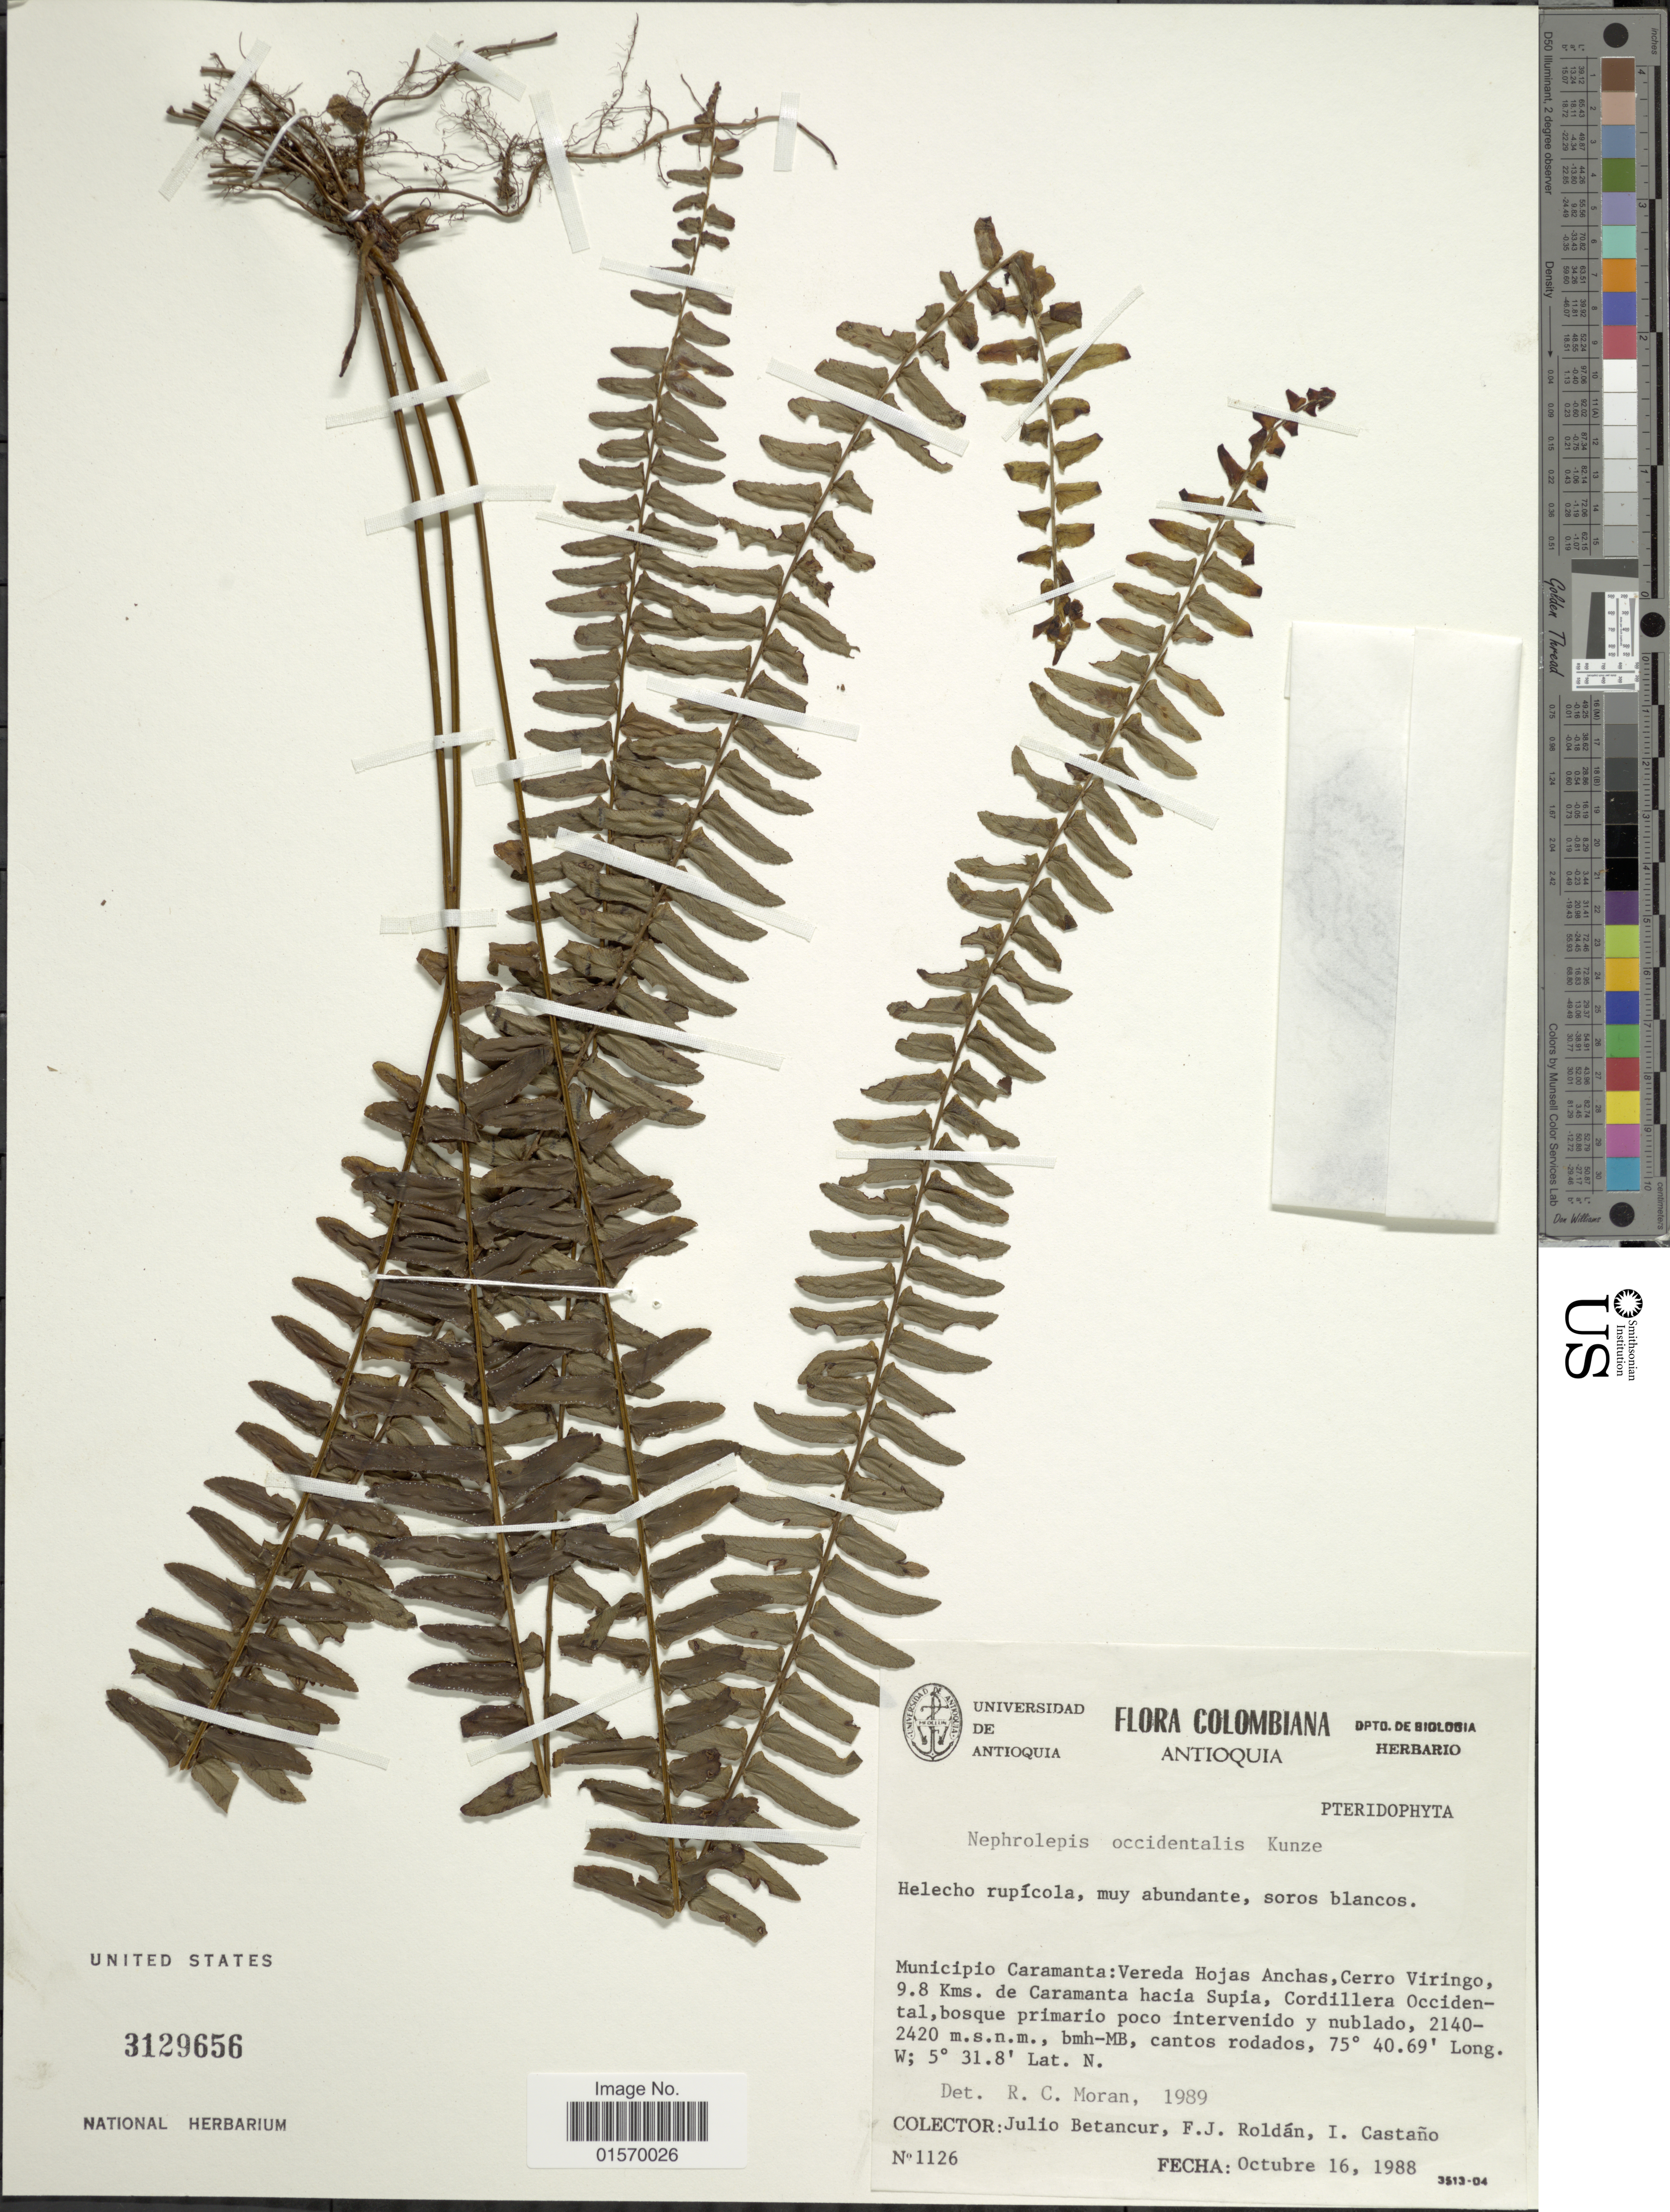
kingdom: Plantae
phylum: Tracheophyta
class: Polypodiopsida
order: Polypodiales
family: Nephrolepidaceae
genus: Nephrolepis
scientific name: Nephrolepis undulata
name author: J. Sm.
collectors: J. Betancur, F. J. Roldán & I. Castaño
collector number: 1126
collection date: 1988-10-16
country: Colombia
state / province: Antioquia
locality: Municipio Caramanta: Vereda Hojas Anchas, Cerro Viringo, 9.8 Kms. de Caramanta hacia Supia, Cordillera Occidental, bosque peimario poco intervenido y nublado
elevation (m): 2140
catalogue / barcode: US 3129656